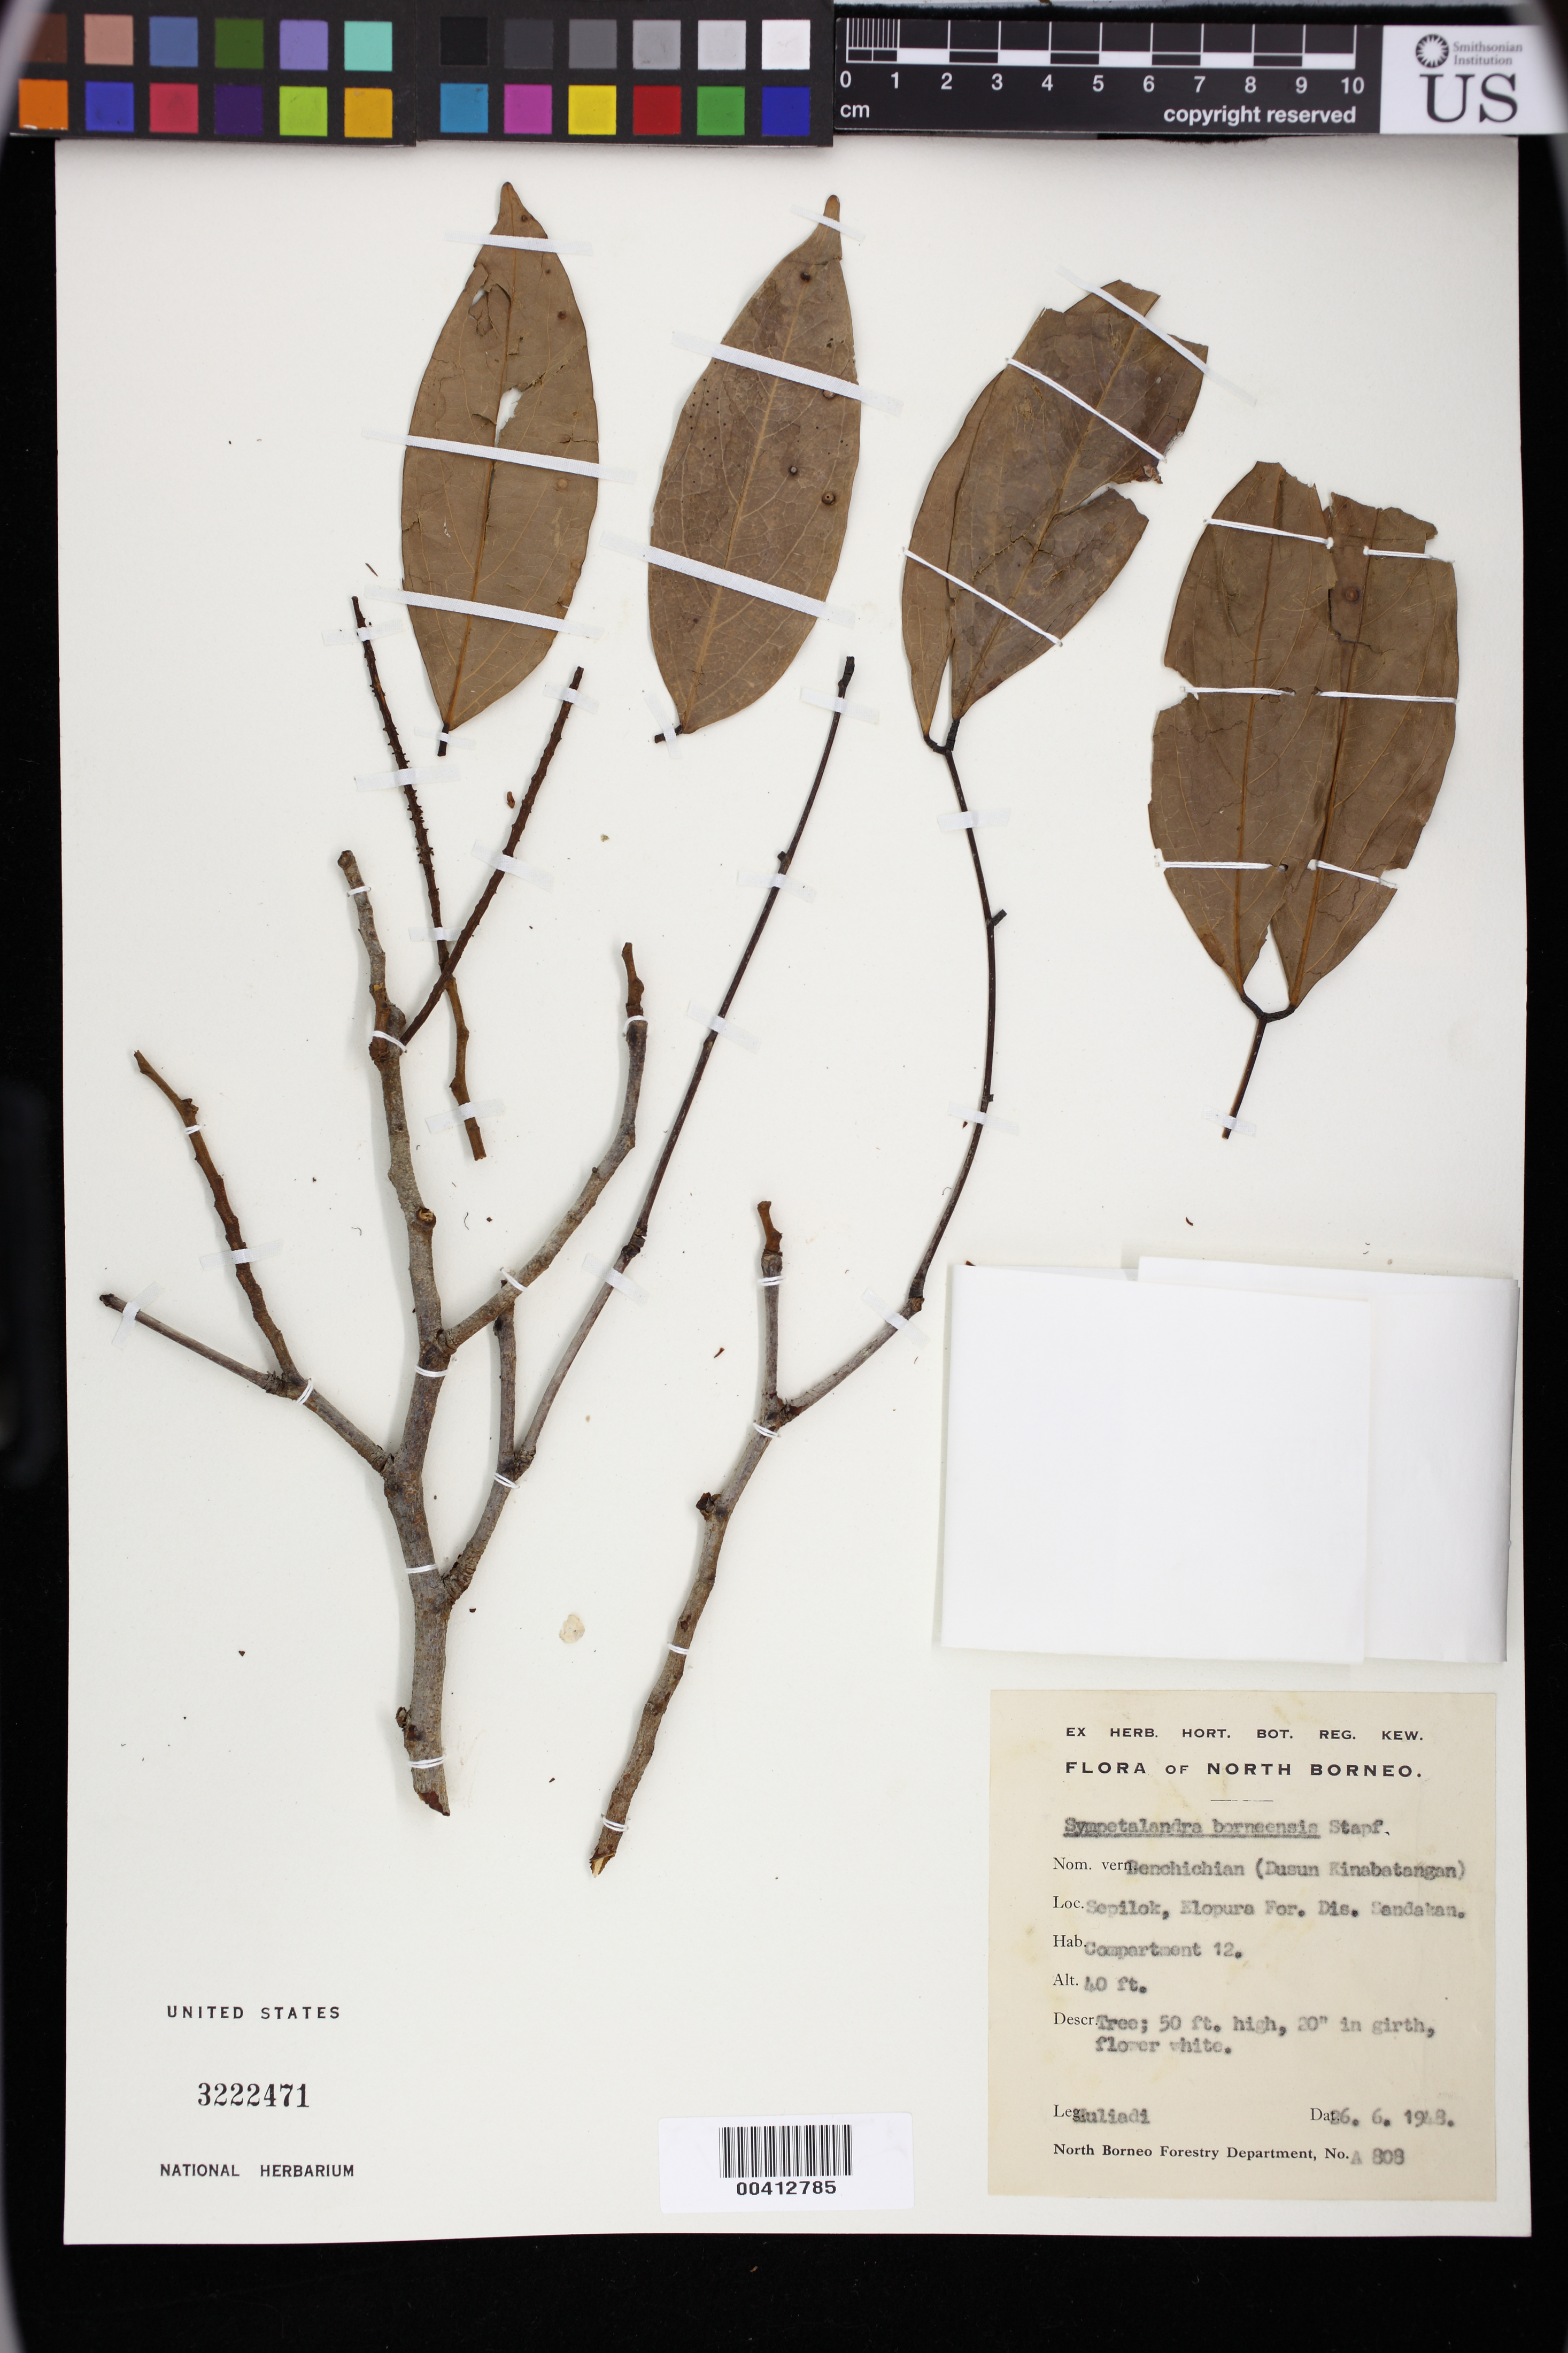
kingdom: Plantae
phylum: Tracheophyta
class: Magnoliopsida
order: Fabales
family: Fabaceae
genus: Sympetalandra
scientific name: Sympetalandra borneensis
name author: Stapf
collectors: -. Huliadi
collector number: A808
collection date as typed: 26 Jun 1948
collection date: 1948-06-26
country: Malaysia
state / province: Sabah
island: Borneo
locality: Sepilok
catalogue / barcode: US 3222471